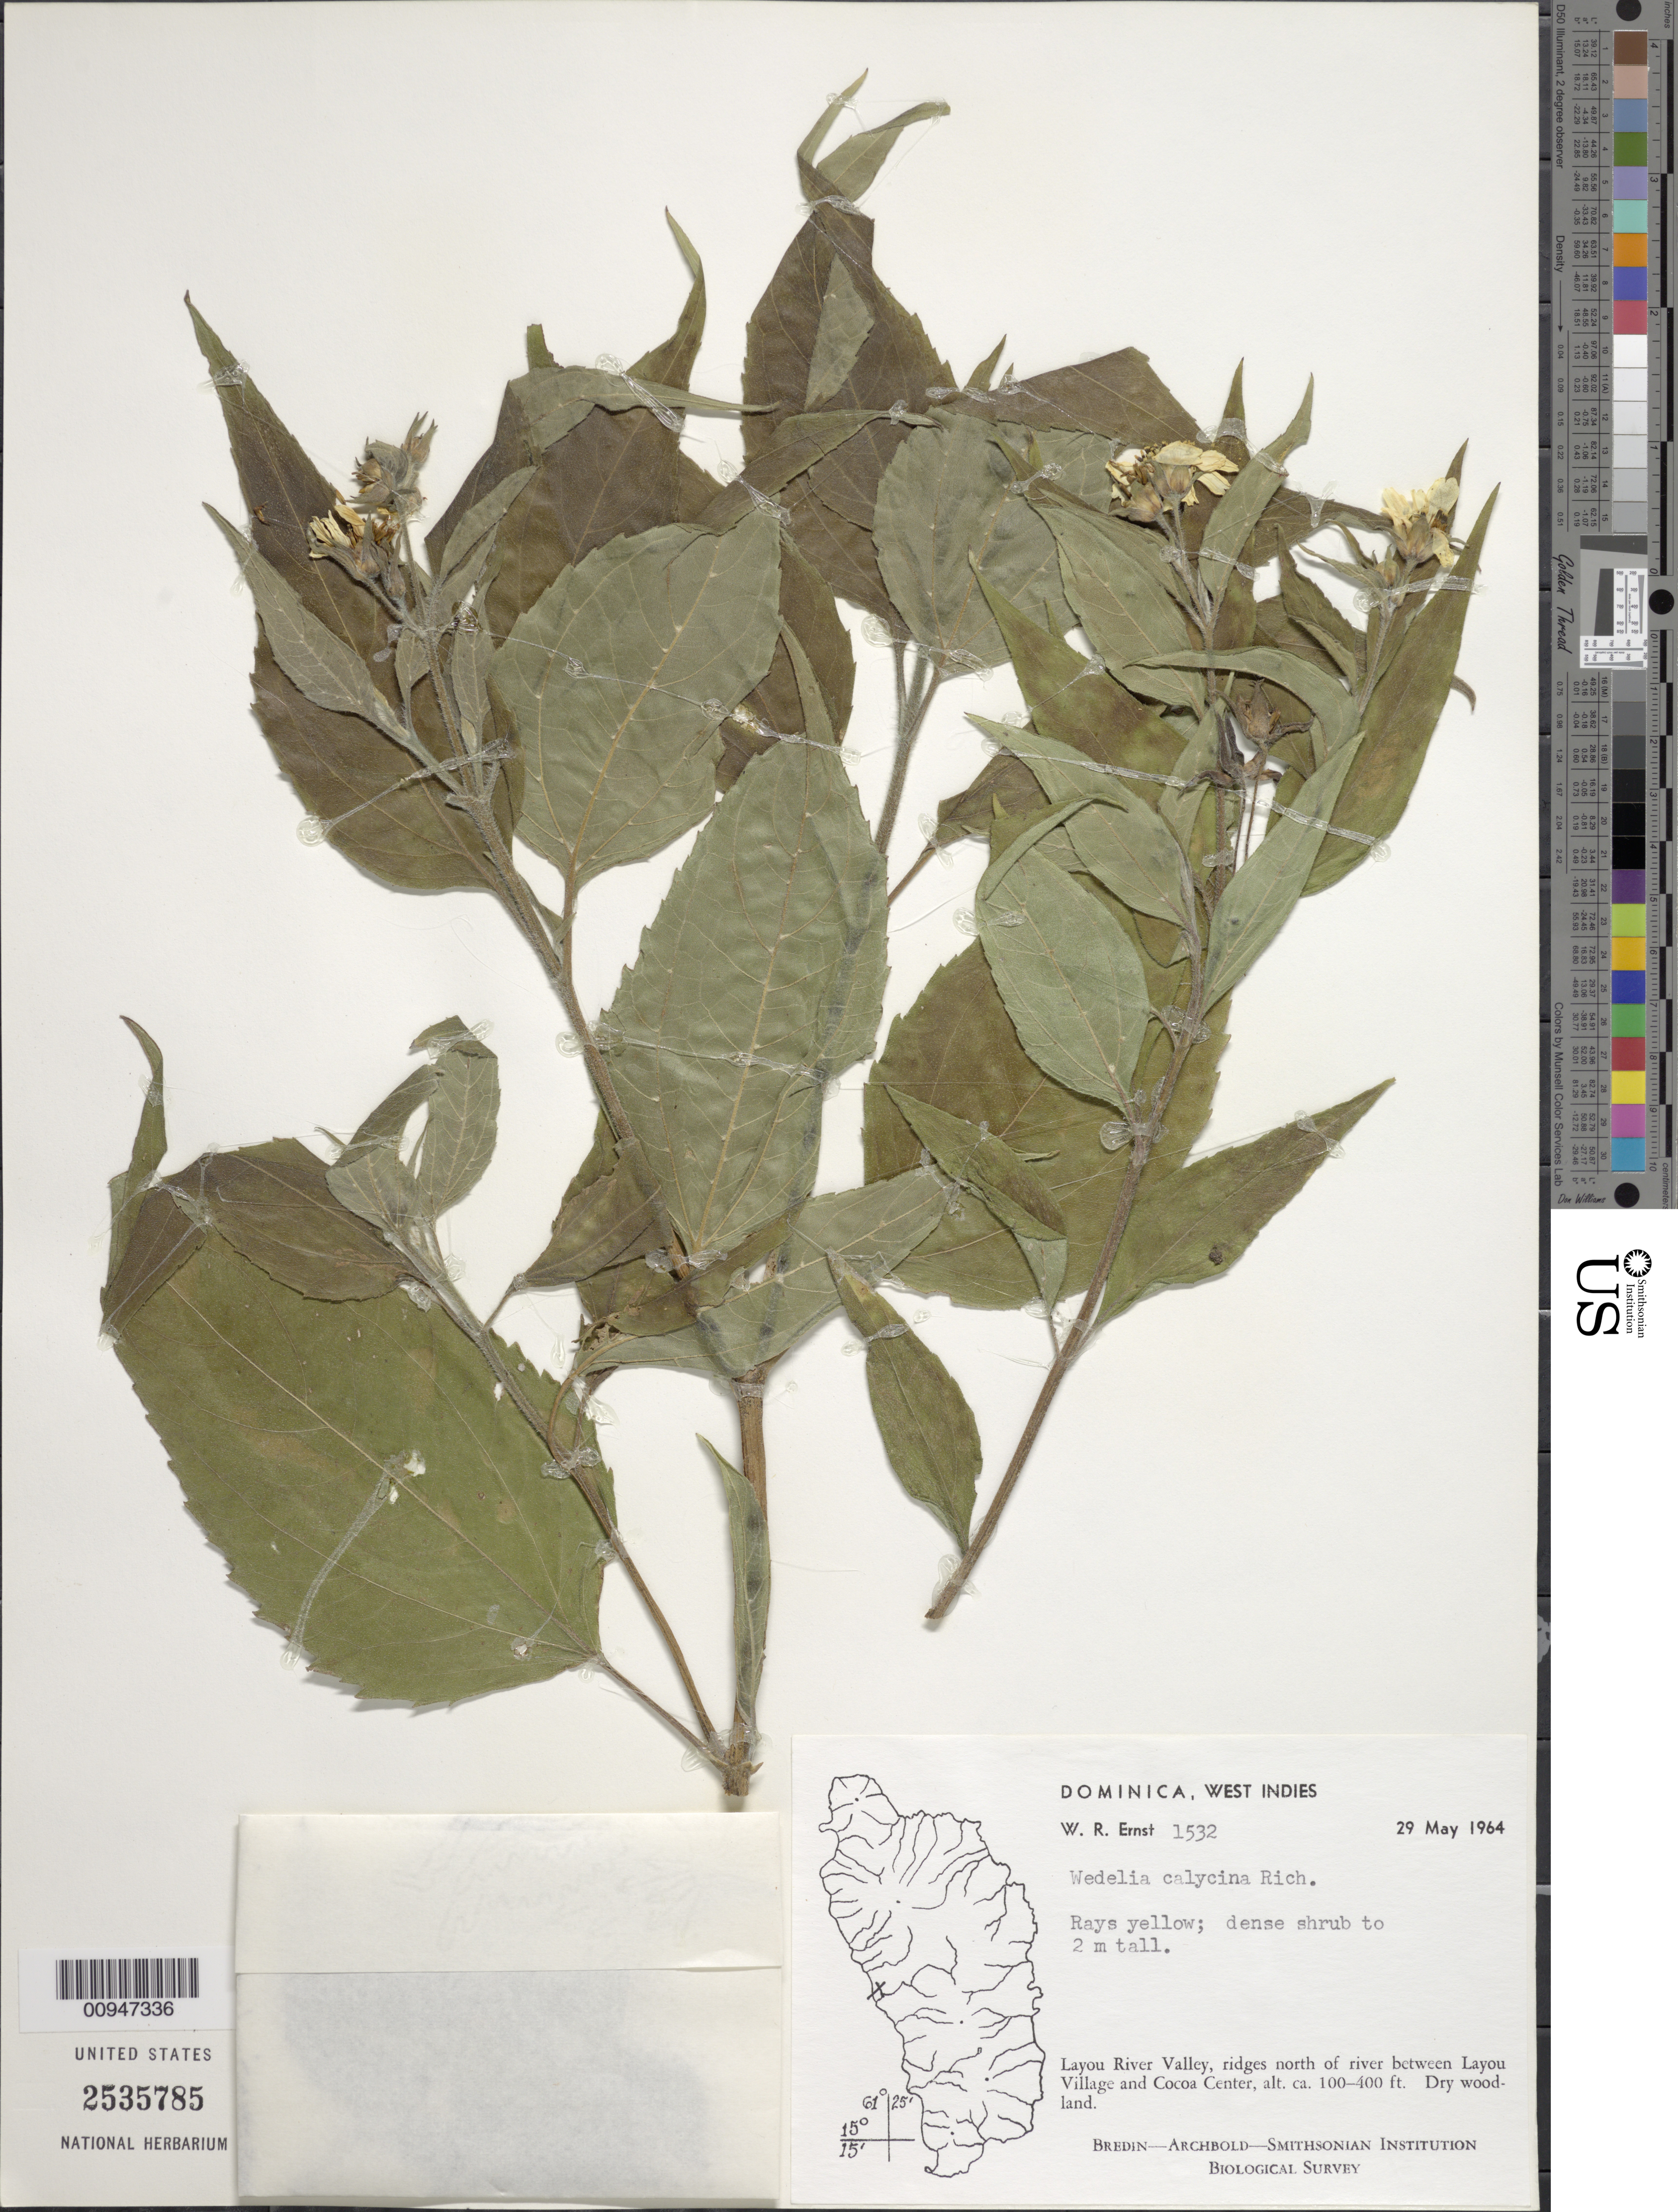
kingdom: Plantae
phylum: Tracheophyta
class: Magnoliopsida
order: Asterales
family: Asteraceae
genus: Wedelia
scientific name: Wedelia calycina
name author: Rich.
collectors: W. R. Ernst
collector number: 1532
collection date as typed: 29 May 1964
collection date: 1964-05-29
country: Dominica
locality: Layou River Valley, ridges north of river between Layou Village and Cocoa Center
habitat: Dry woodland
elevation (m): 30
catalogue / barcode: US 2535785